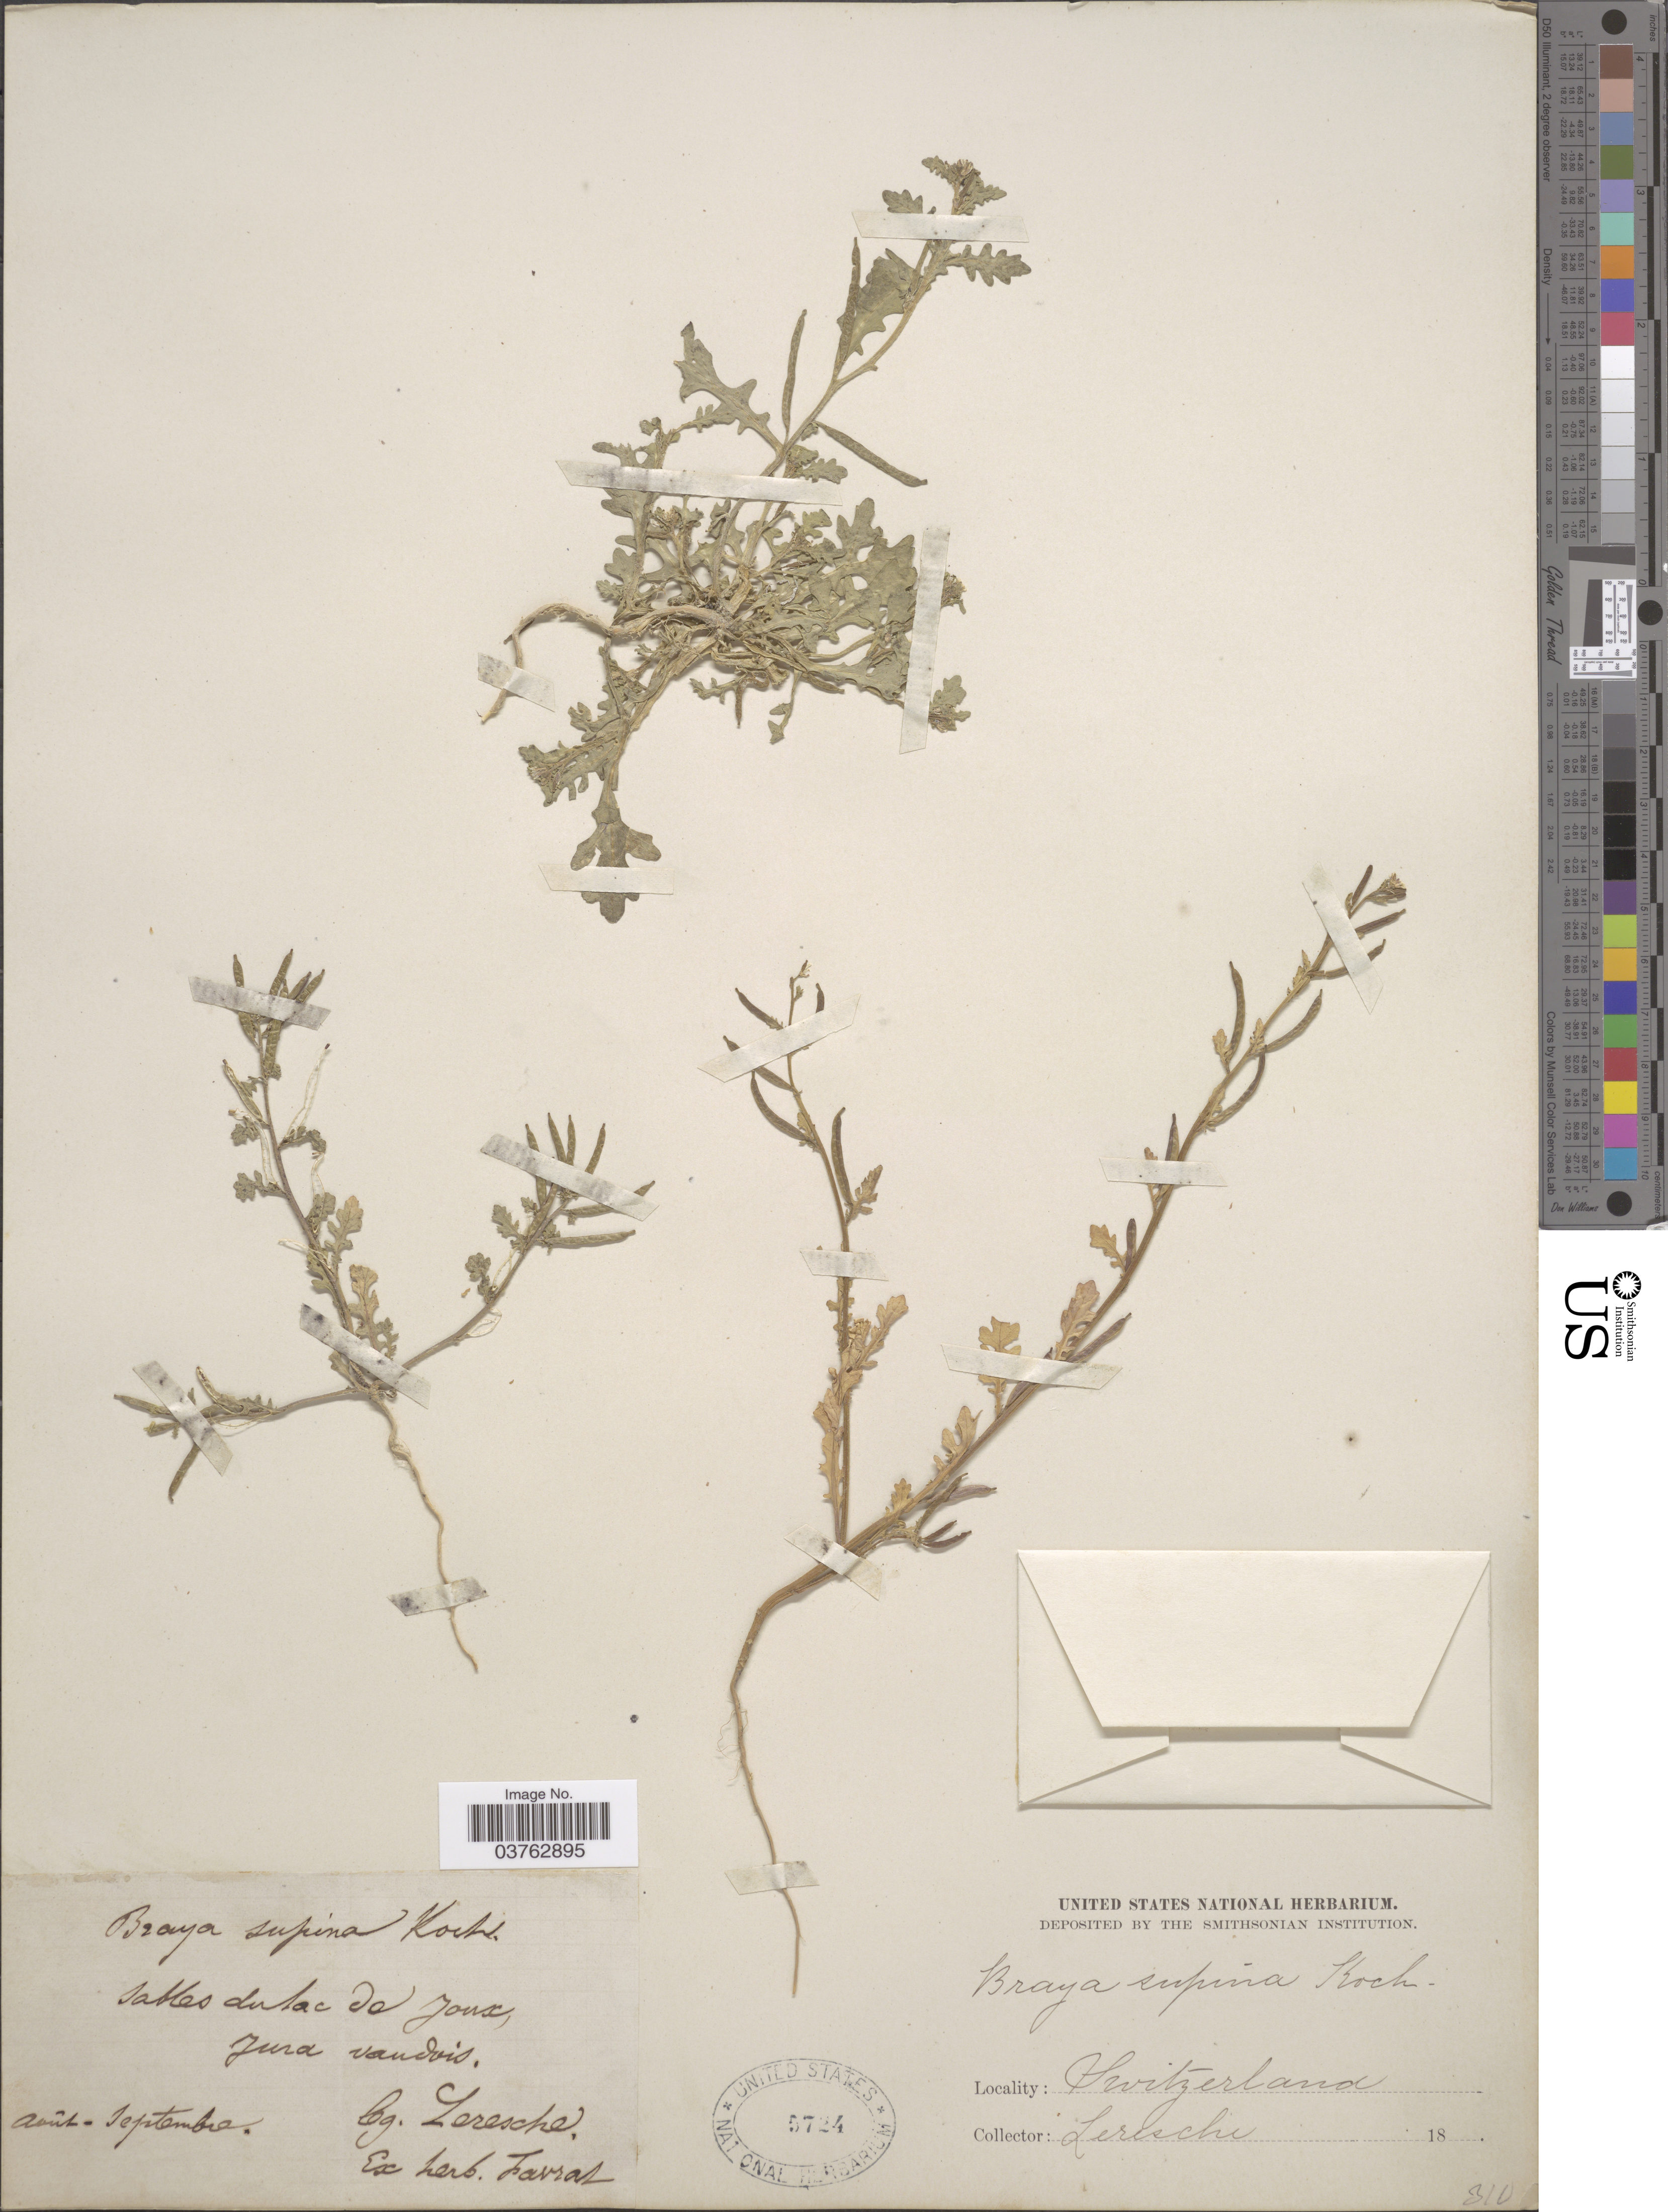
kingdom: Plantae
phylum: Tracheophyta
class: Magnoliopsida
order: Brassicales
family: Brassicaceae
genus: Braya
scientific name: Braya supina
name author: (L.) W.D.J. Koch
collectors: Leresche, --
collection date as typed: août-septembre 18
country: Switzerland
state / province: Jura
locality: Sables du lac de Joux, Jura vaudois.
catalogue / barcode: US 5724